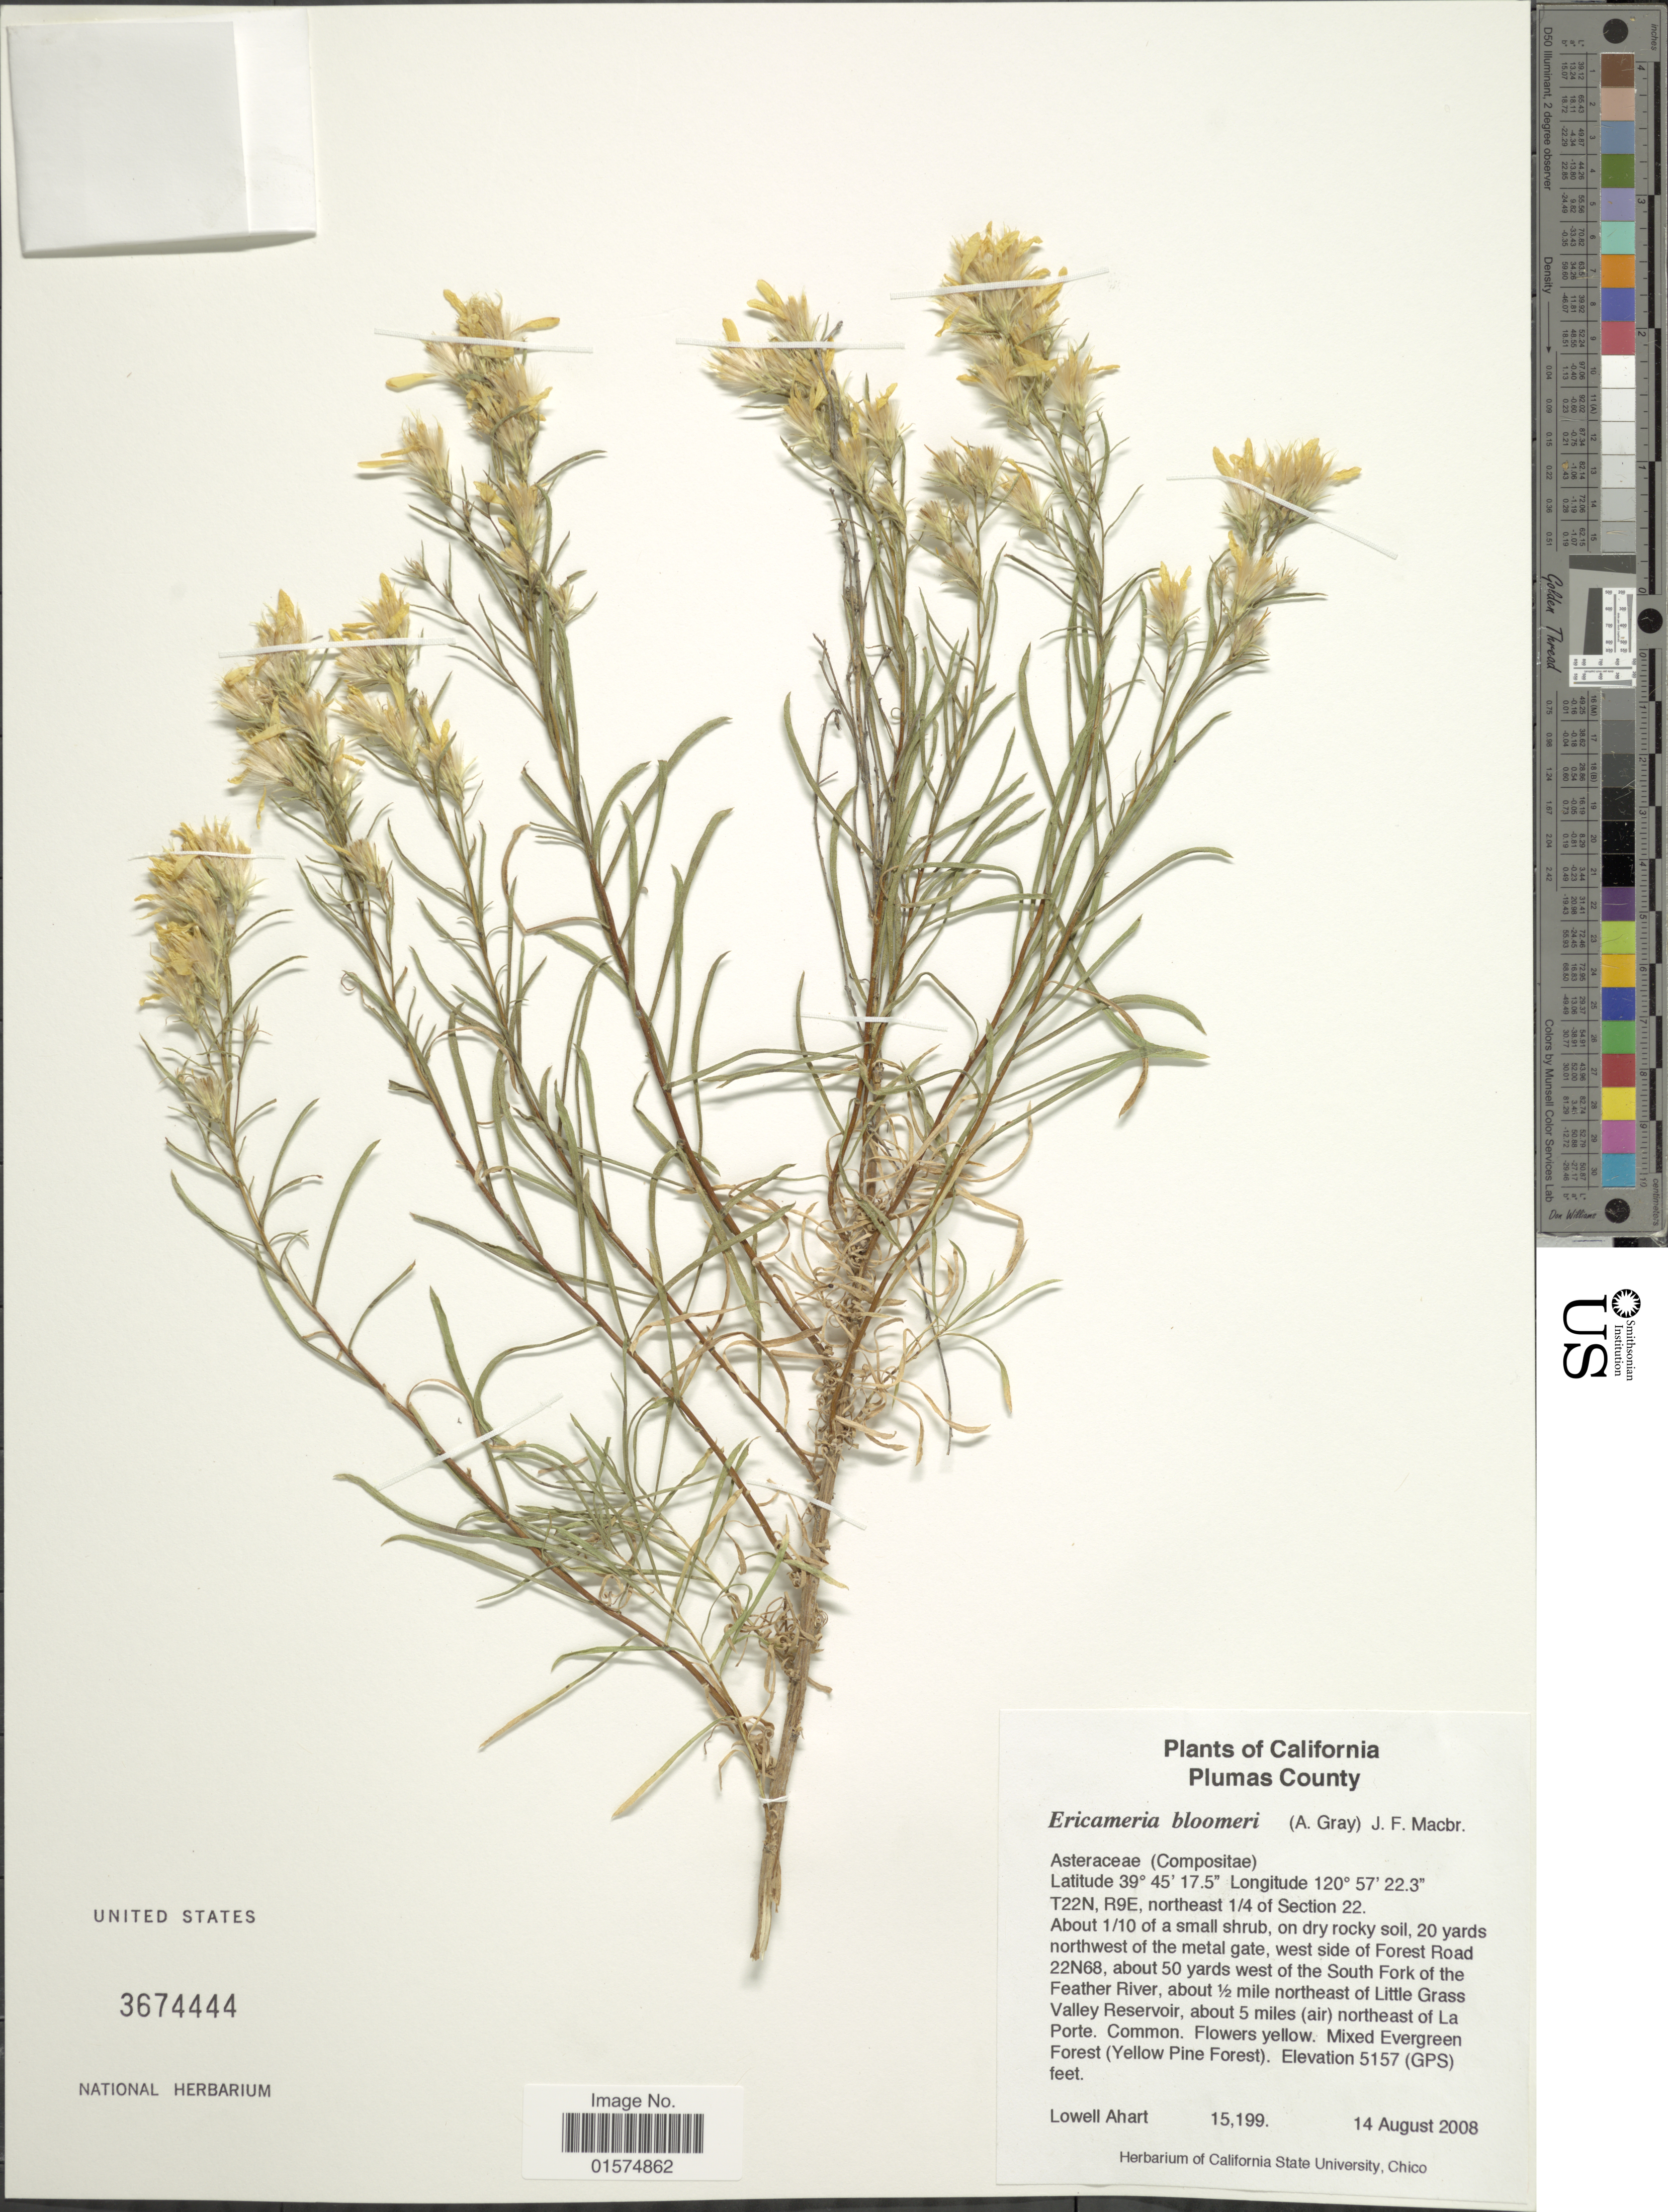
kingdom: Plantae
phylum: Tracheophyta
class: Magnoliopsida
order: Asterales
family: Asteraceae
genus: Ericameria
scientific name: Ericameria bloomeri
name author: (A. Gray) J.F. Macbr.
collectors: L. Ahart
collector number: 15199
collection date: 2008-08-14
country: United States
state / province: California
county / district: Plumas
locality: Plumas County. T22N, R9E, northeast 1/4 of Section 22. 20 yards northwest of the metal gate, west side of Forest Road 22N68, about 50 yards west of the South Fork of the Feather River, about ½ mile northeast of Little Grass Valley Reservoir, about 5 miles (air) northeast of La Porte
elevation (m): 1572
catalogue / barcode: US 3674444